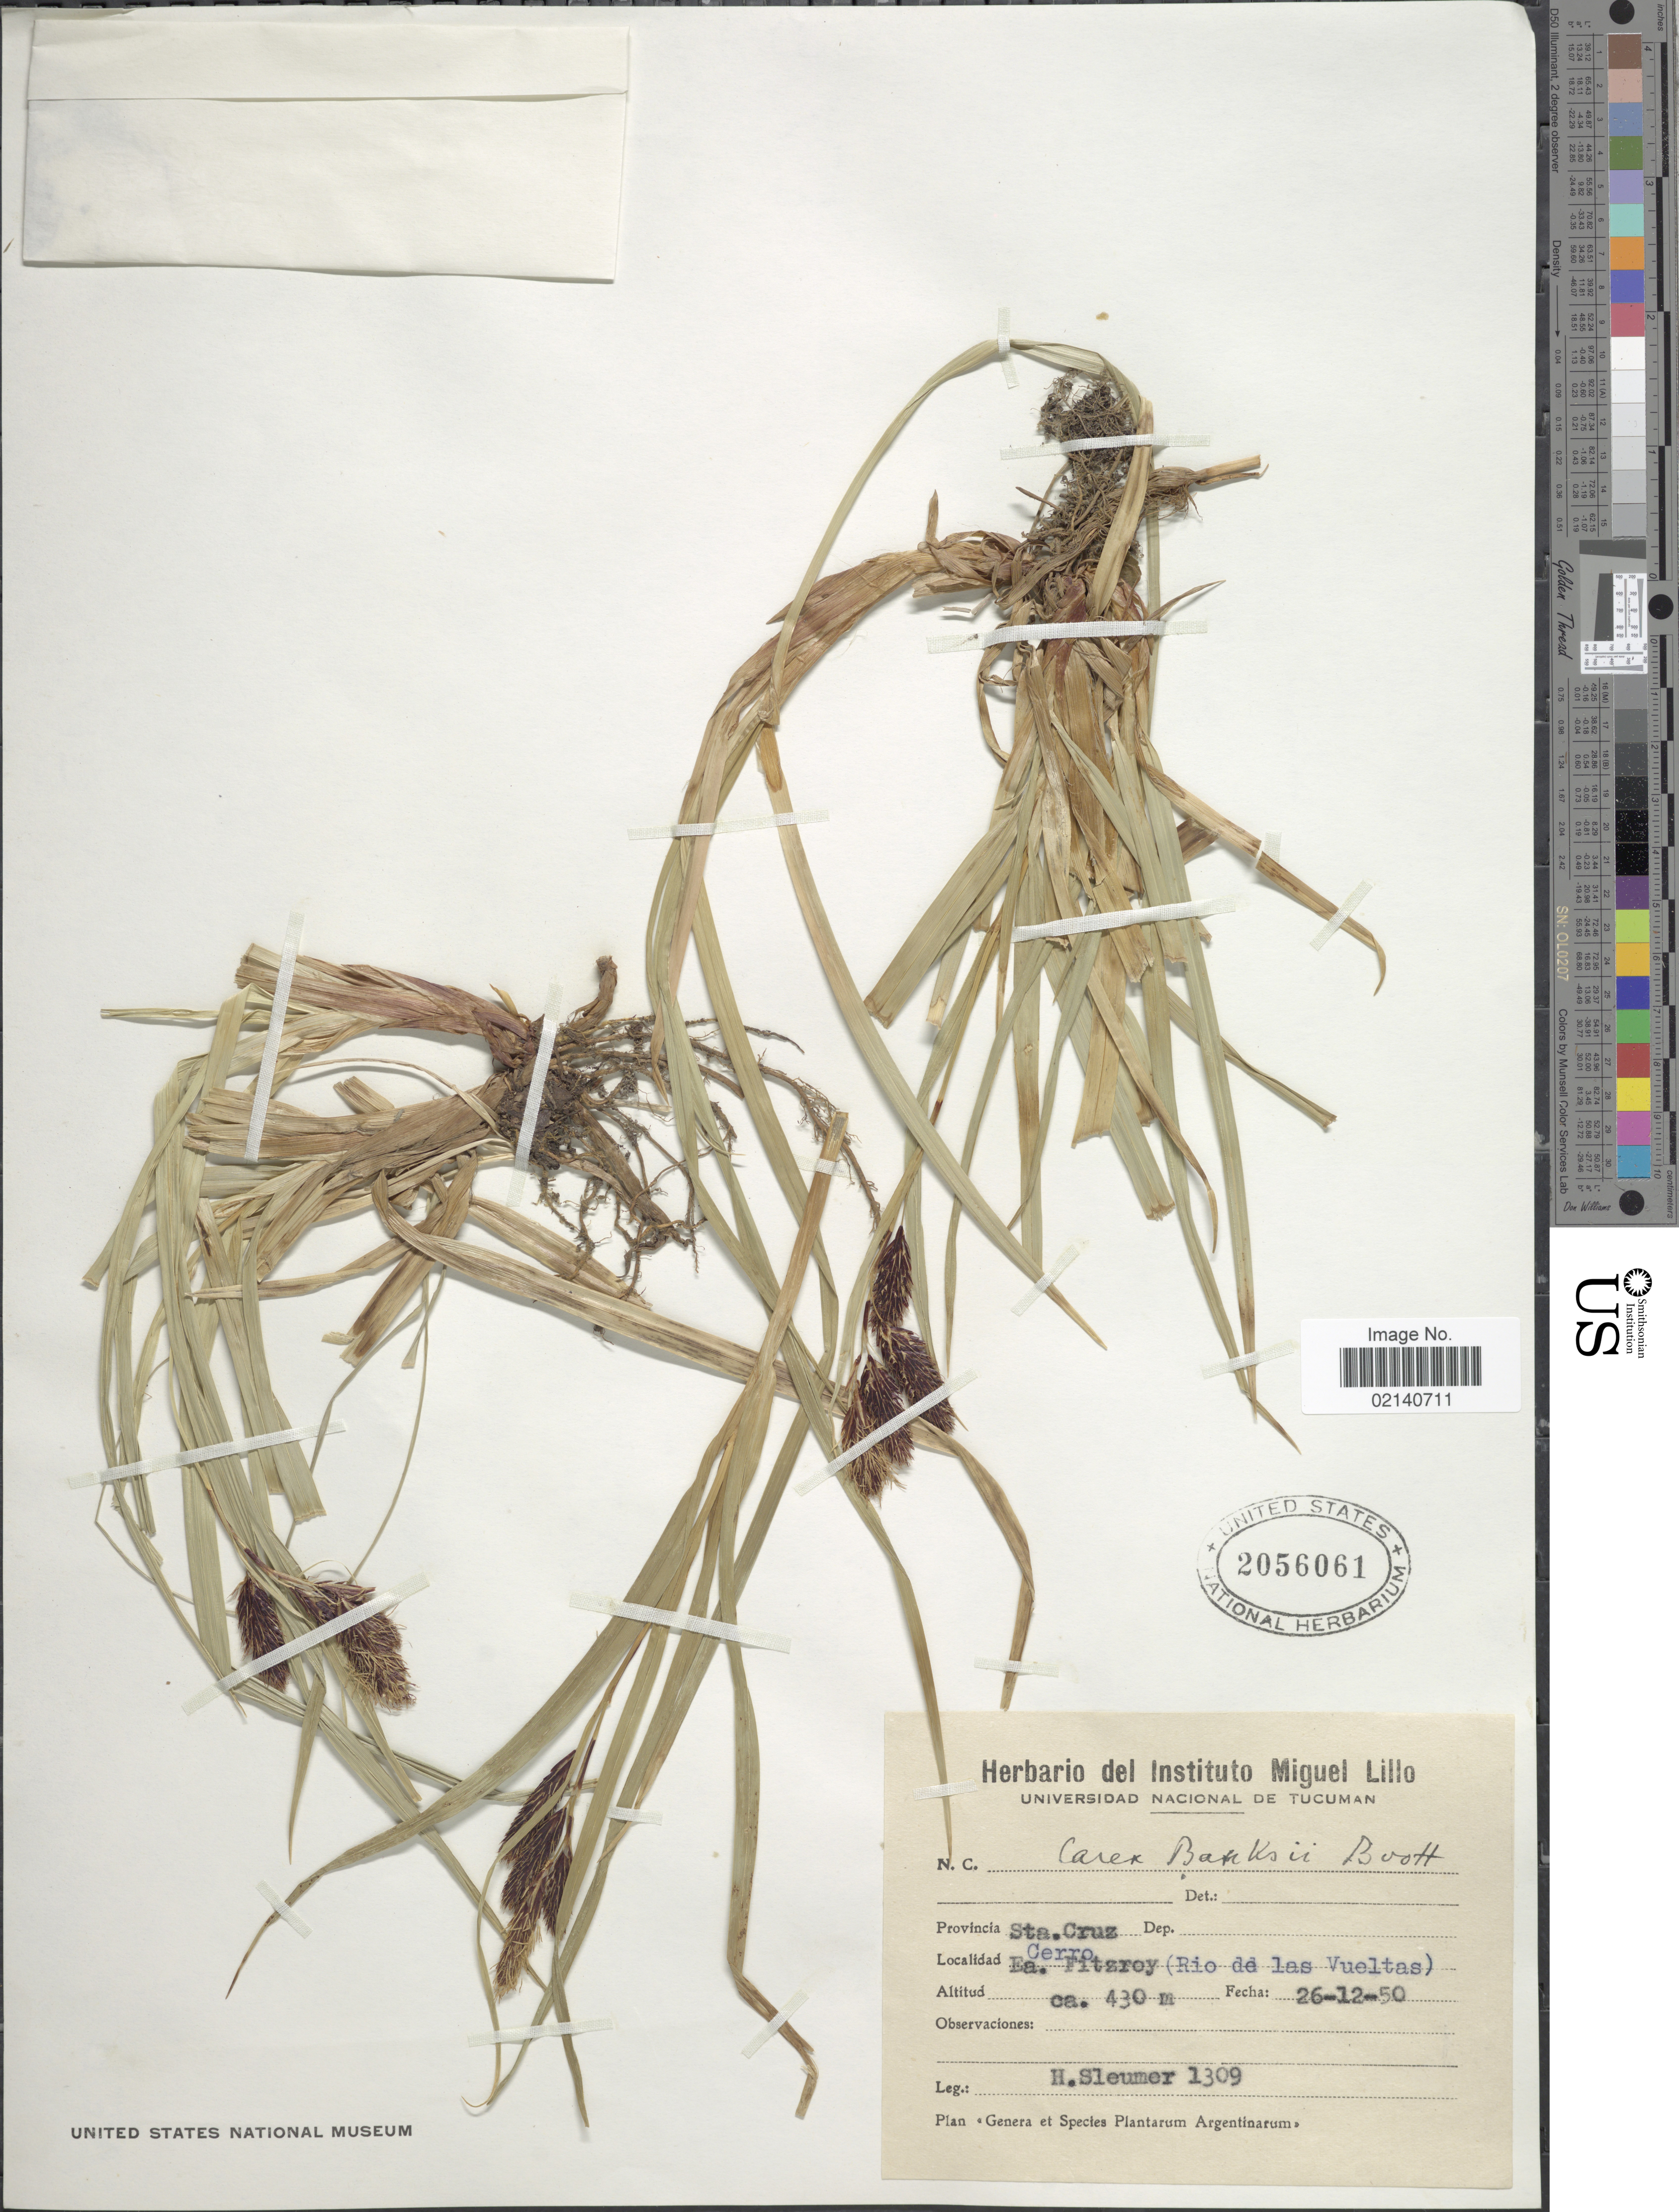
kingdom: Plantae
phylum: Tracheophyta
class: Liliopsida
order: Poales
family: Cyperaceae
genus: Carex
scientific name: Carex banksii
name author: Boott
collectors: H. O. Sleumer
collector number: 1309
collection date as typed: Transcribed d/m/y: 26/12/50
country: Argentina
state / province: Santa Cruz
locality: Provincia: Sta. Cruz. Cerro Ea. Fitzroy (rio de las Vueltas) Argentinarum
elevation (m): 430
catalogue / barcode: US 2056061